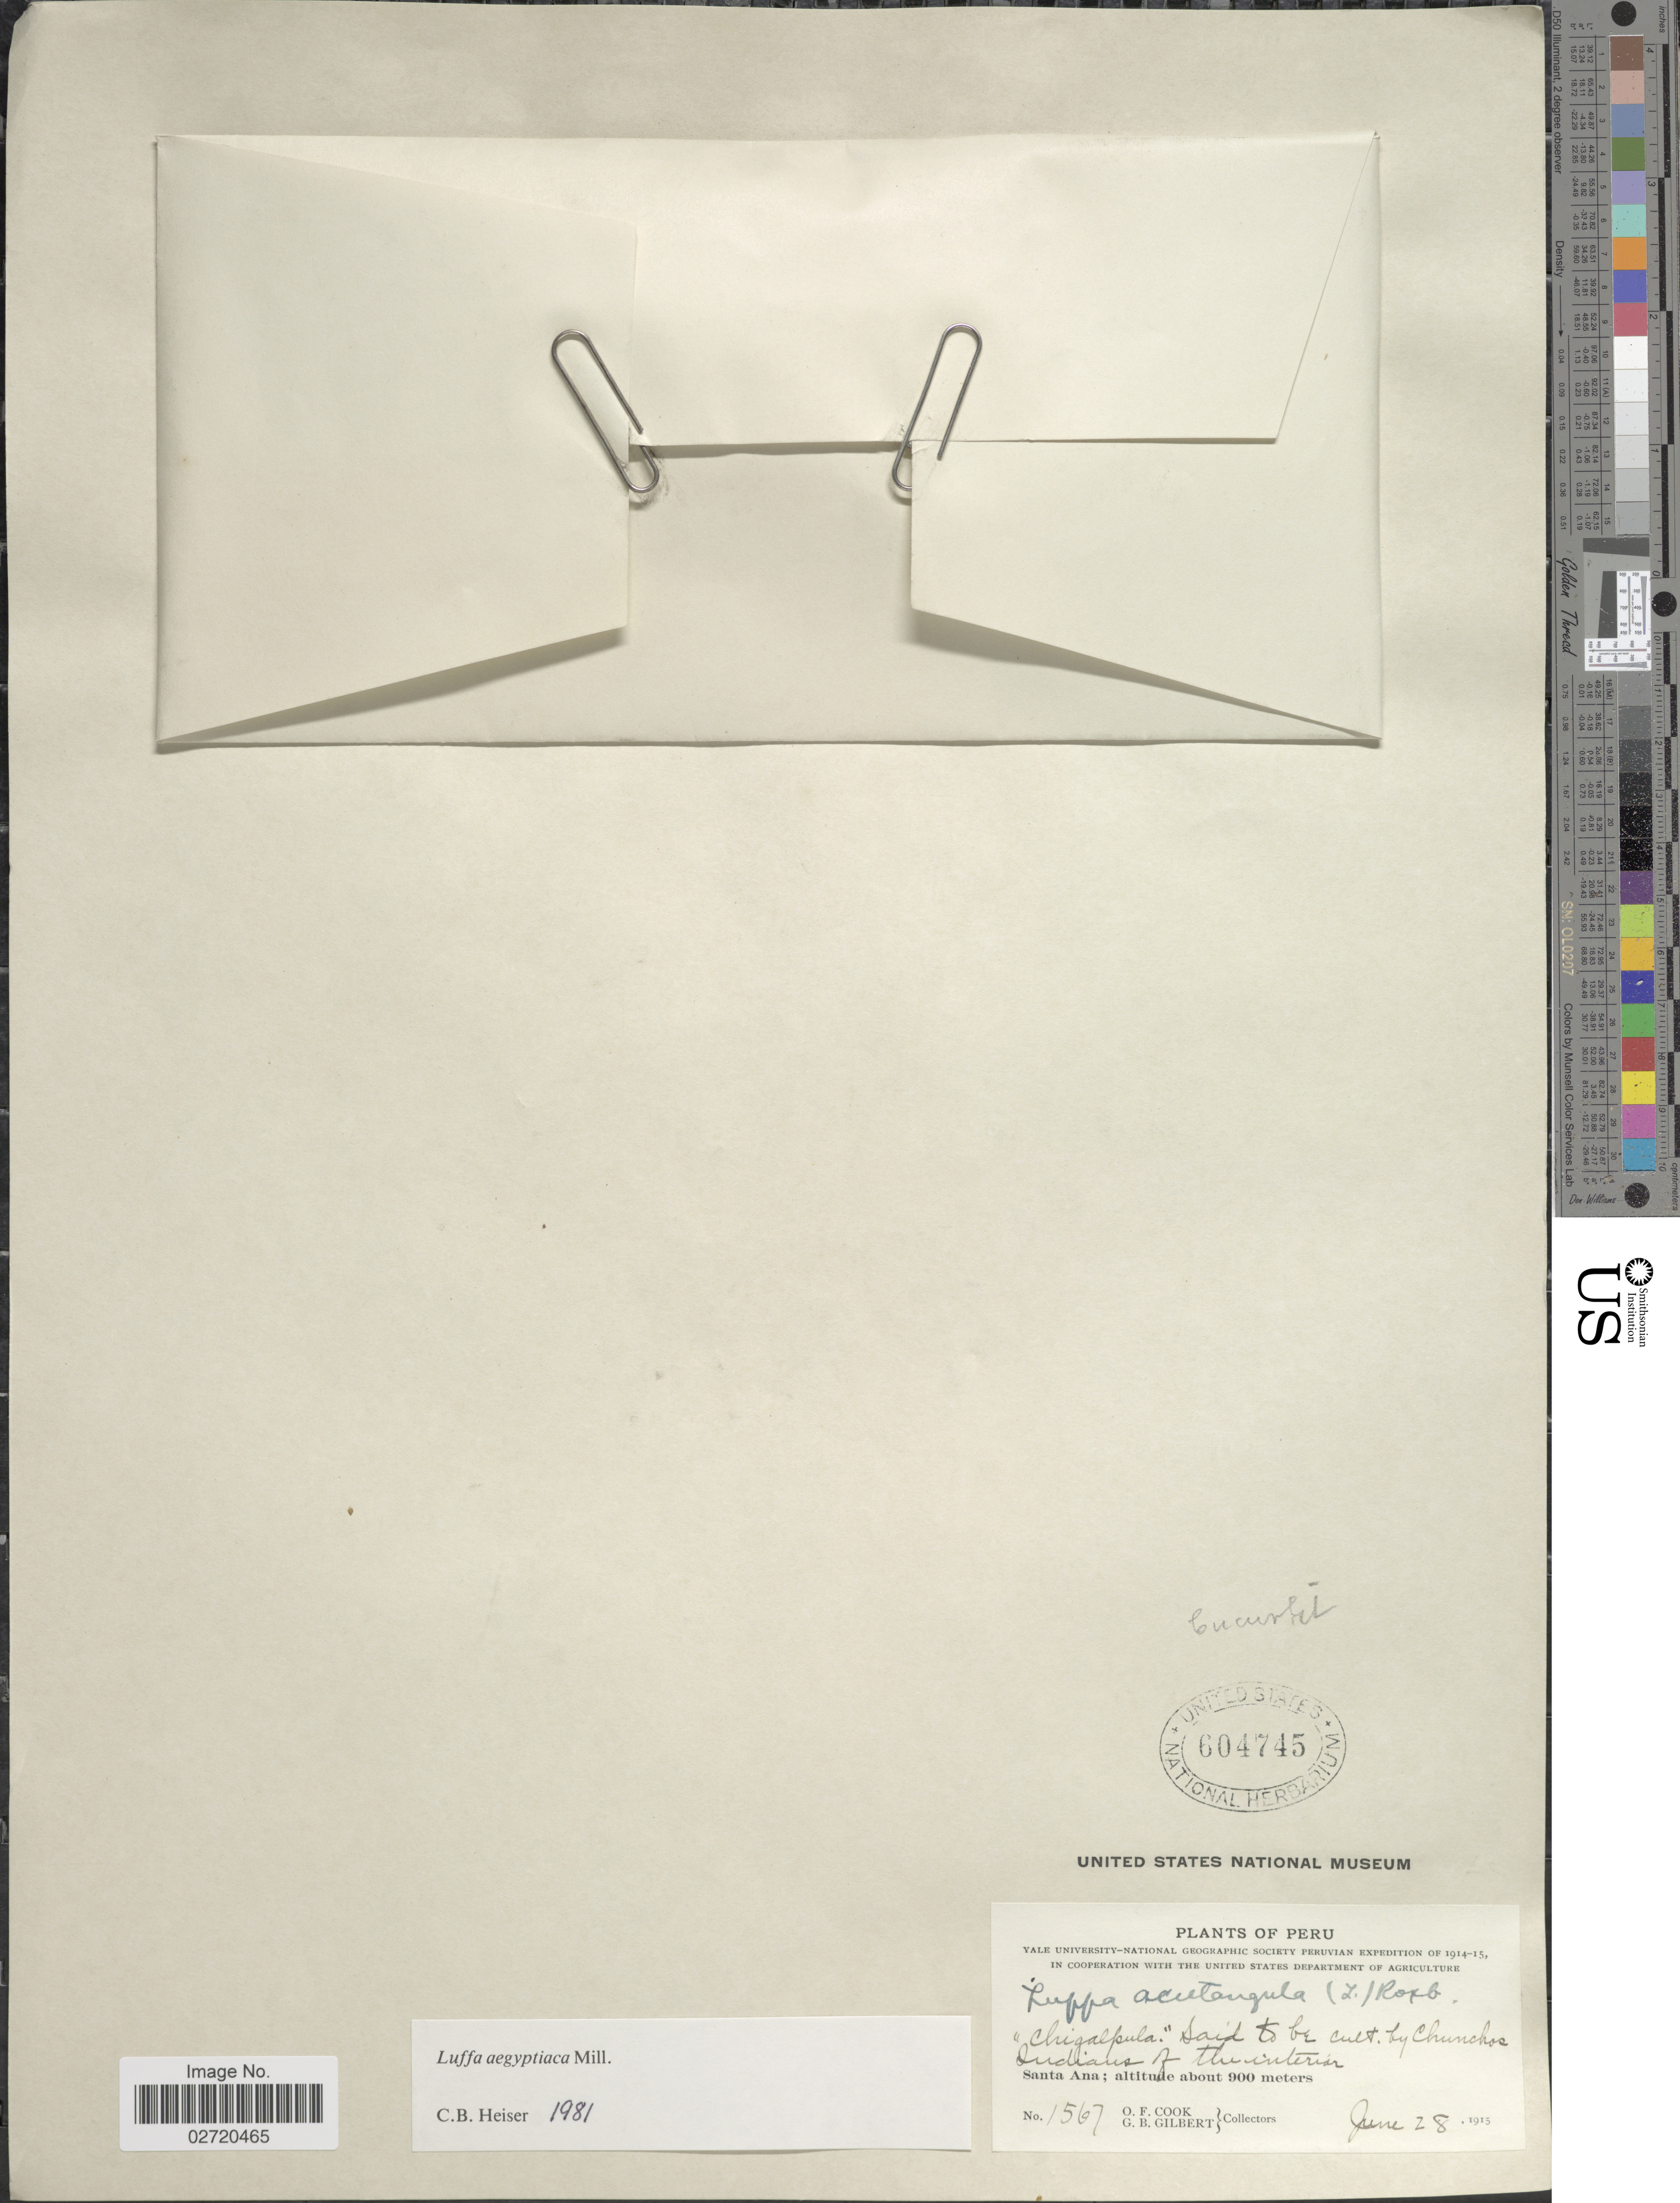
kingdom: Plantae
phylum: Tracheophyta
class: Magnoliopsida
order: Cucurbitales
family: Cucurbitaceae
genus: Luffa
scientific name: Luffa aegyptiaca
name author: Mill.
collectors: O. F. Cook & G. B. Gilbert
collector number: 1567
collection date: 1915-06-28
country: Peru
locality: Santa Ana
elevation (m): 900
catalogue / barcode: US 604745